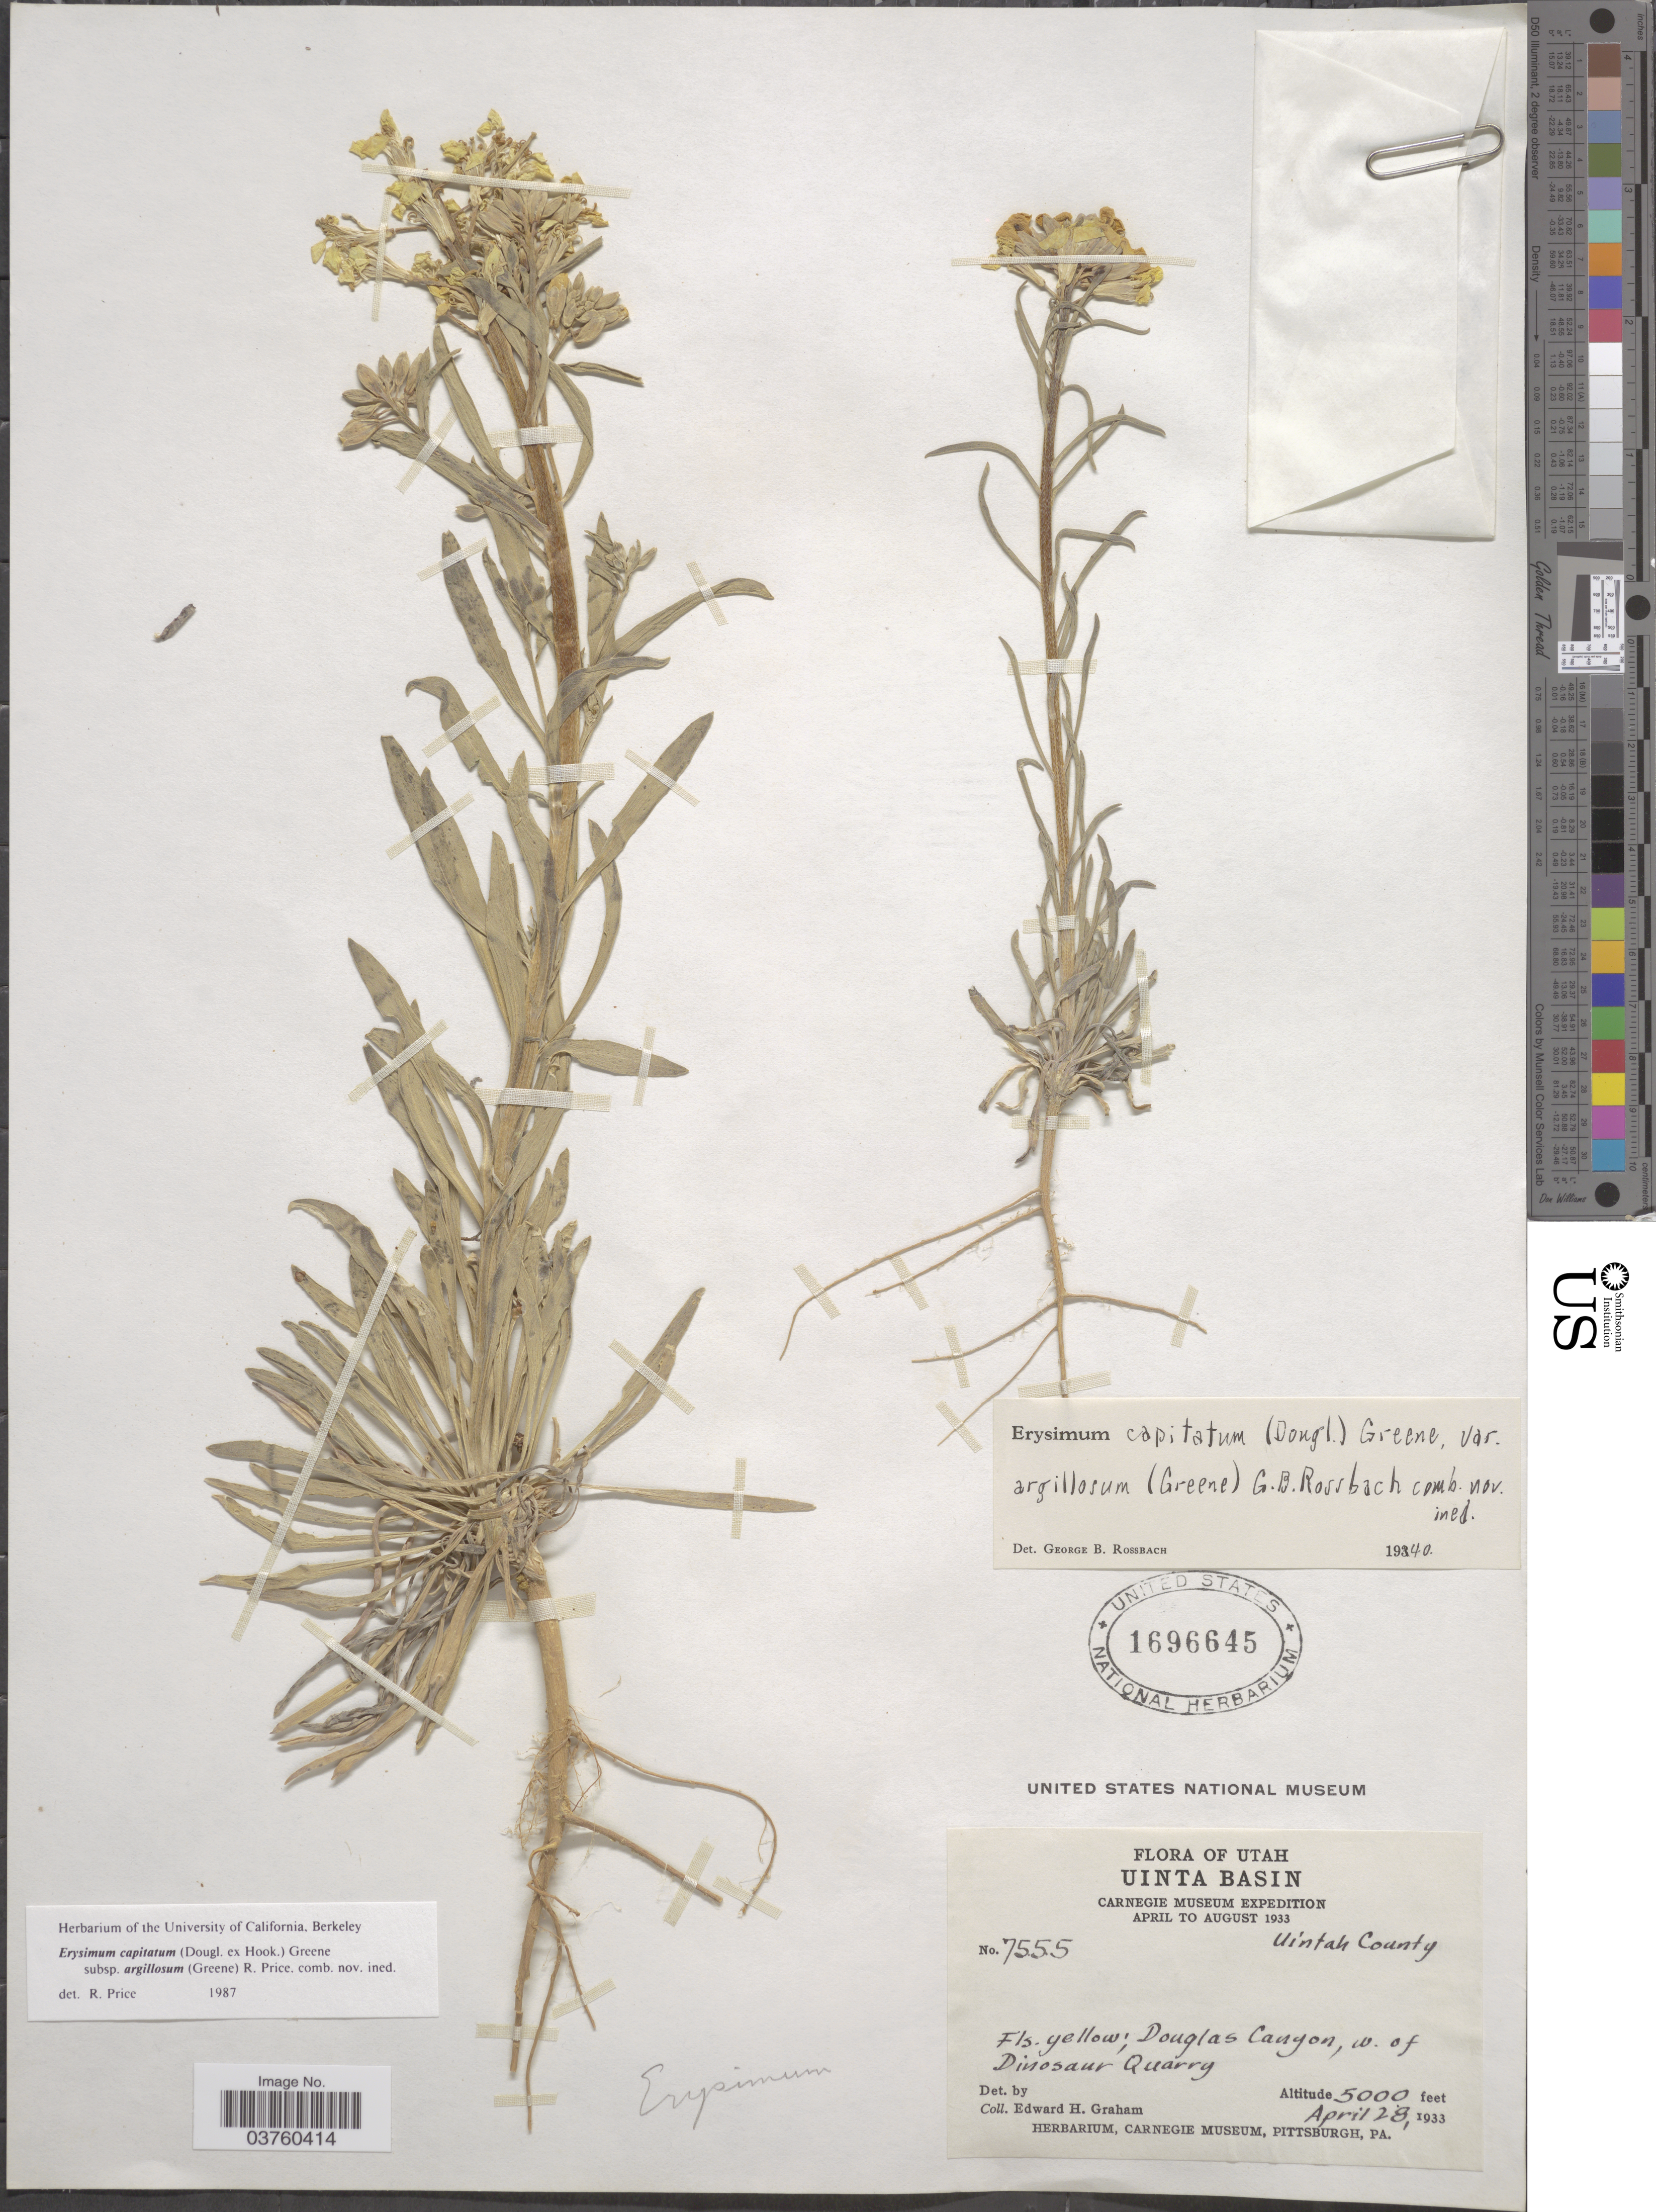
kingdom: Plantae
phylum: Tracheophyta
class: Magnoliopsida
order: Brassicales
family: Brassicaceae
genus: Erysimum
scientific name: Erysimum capitatum subsp. argillosum (Greene) R.A. Price comb. nov. ined.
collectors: E. H. Graham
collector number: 7555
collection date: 1933-04-28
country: United States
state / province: Utah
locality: Uinta Basin. Uintah County. Douglas Canyon, w. of Dinosaur Quarry.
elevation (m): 1524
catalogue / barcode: US 1696645